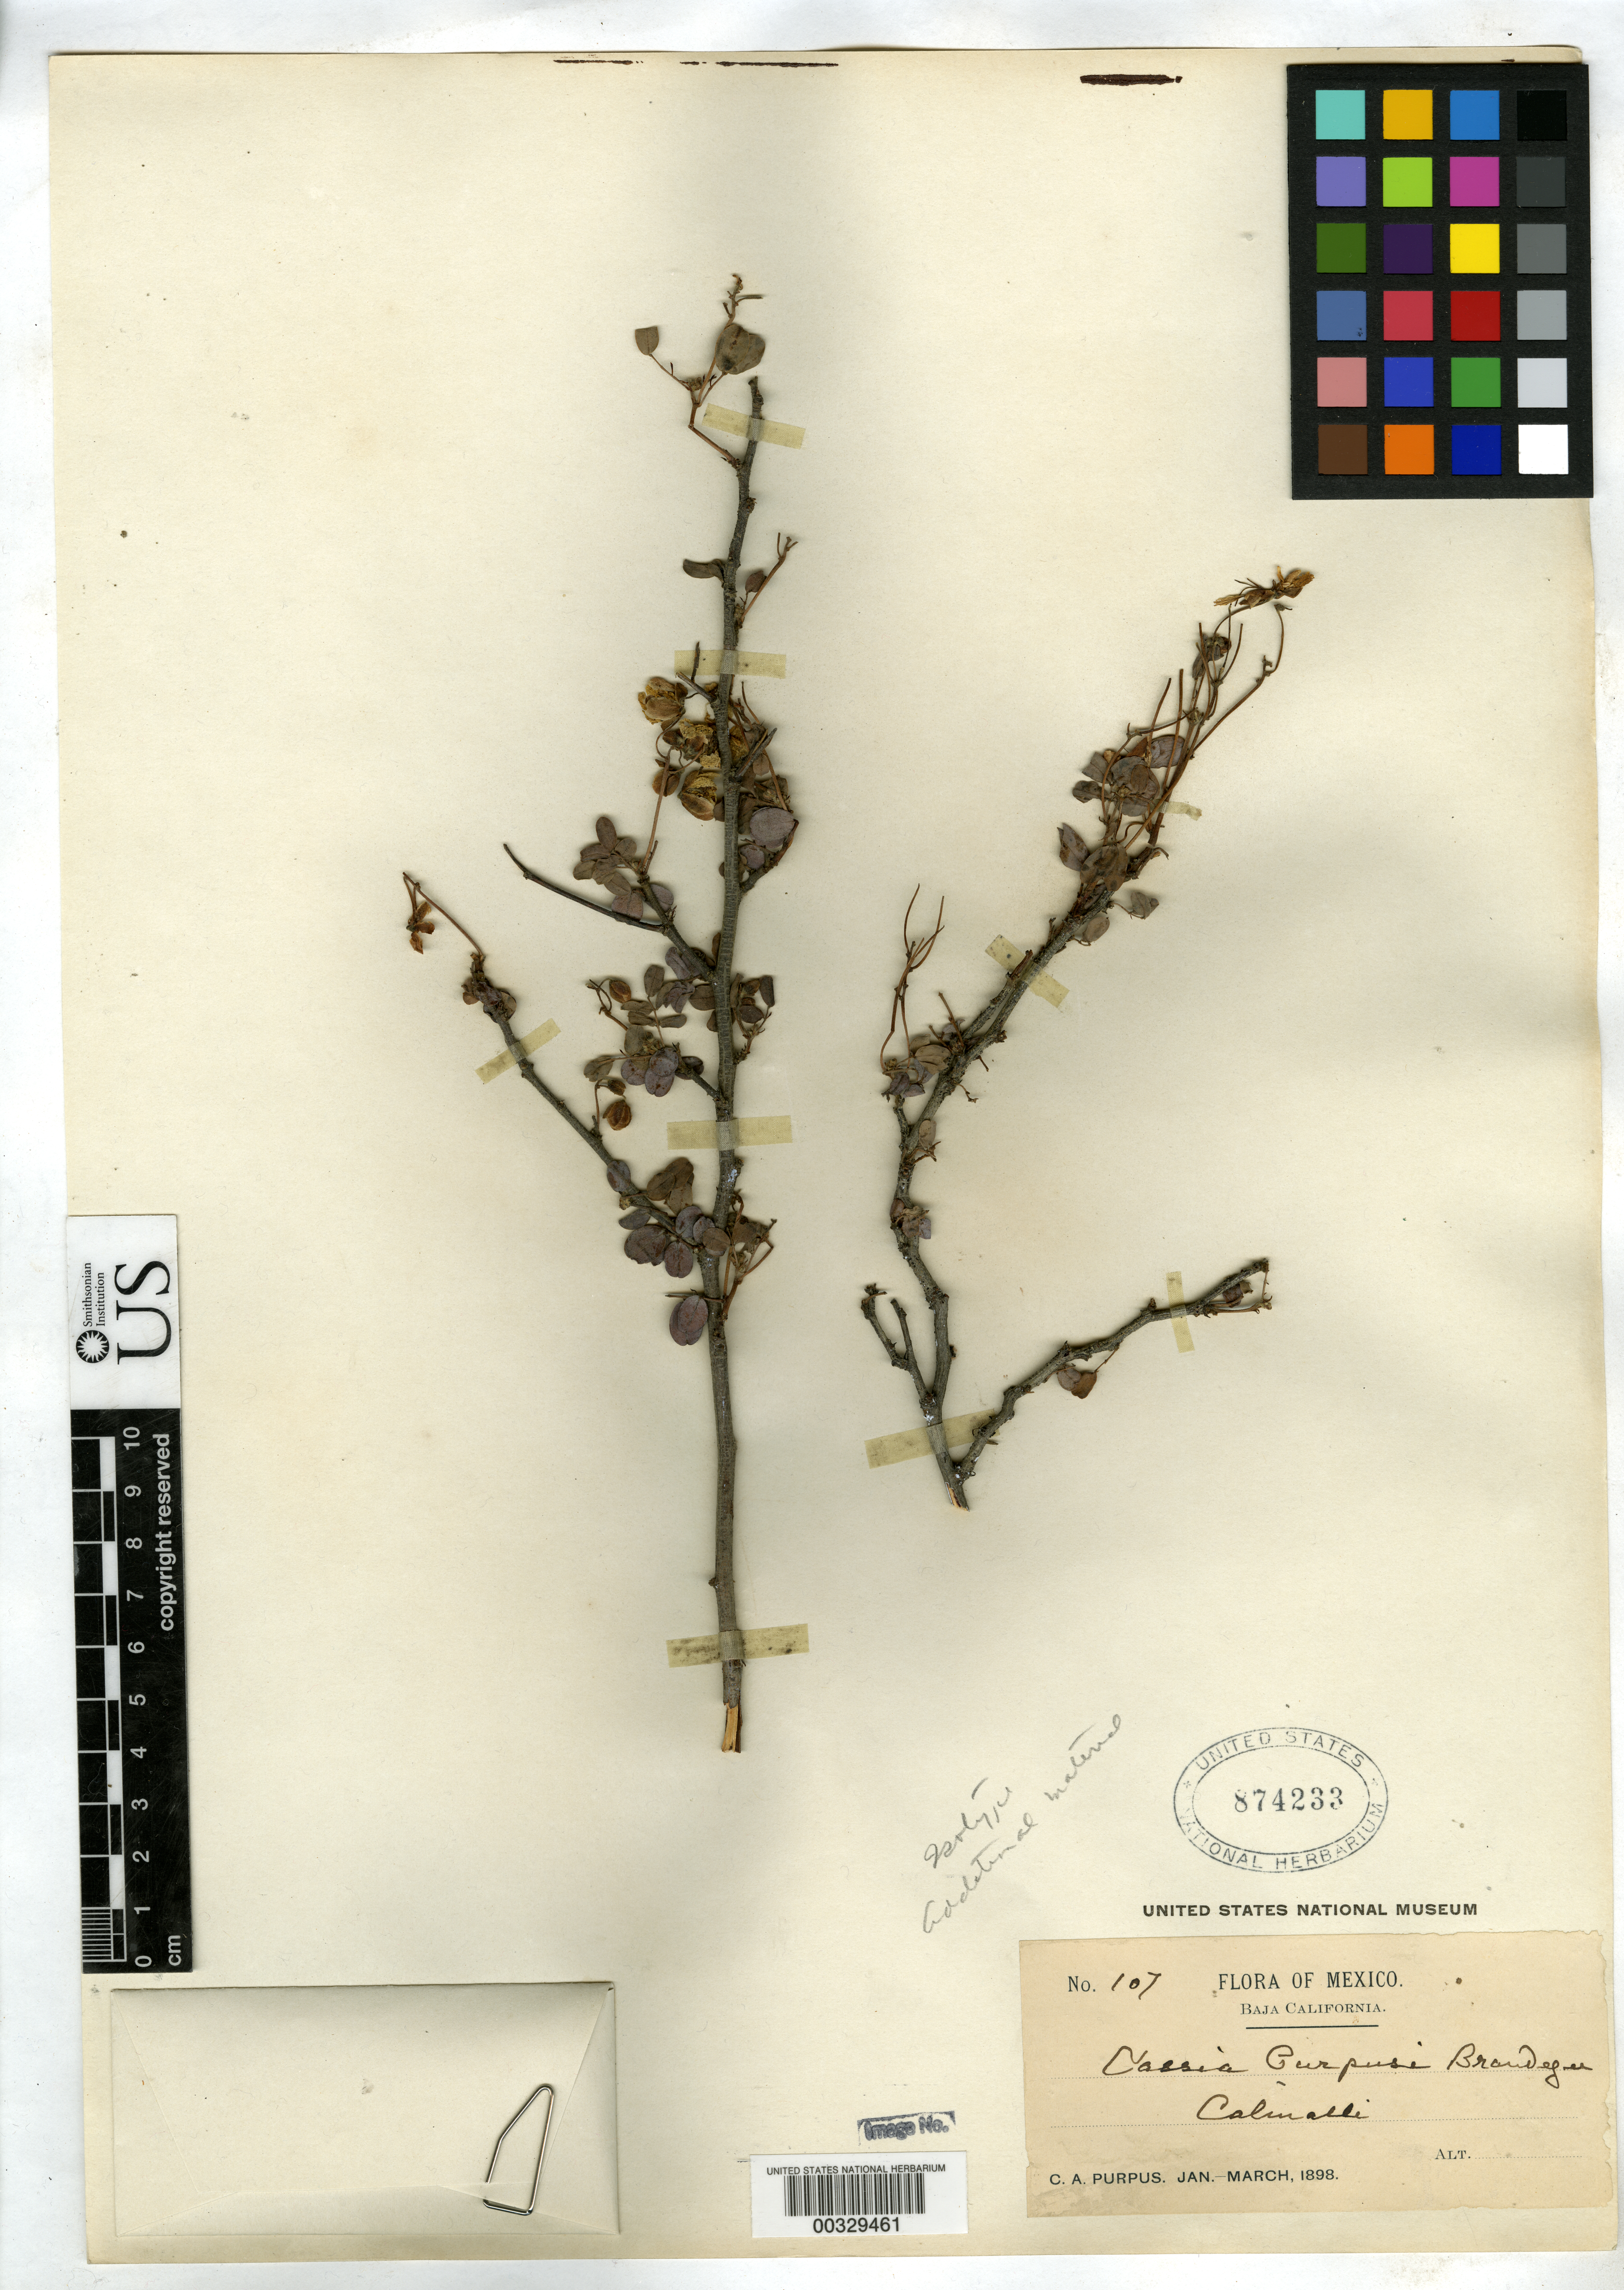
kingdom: Plantae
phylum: Tracheophyta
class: Magnoliopsida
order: Fabales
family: Fabaceae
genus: Cassia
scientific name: Cassia purpusii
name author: Brandegee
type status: Isosyntype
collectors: C. A. Purpus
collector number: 107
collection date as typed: Jan 1898 to -- Mar 1898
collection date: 1898-01/1898-03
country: Mexico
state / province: Baja California Sur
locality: Calmalli.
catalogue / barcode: US 874233